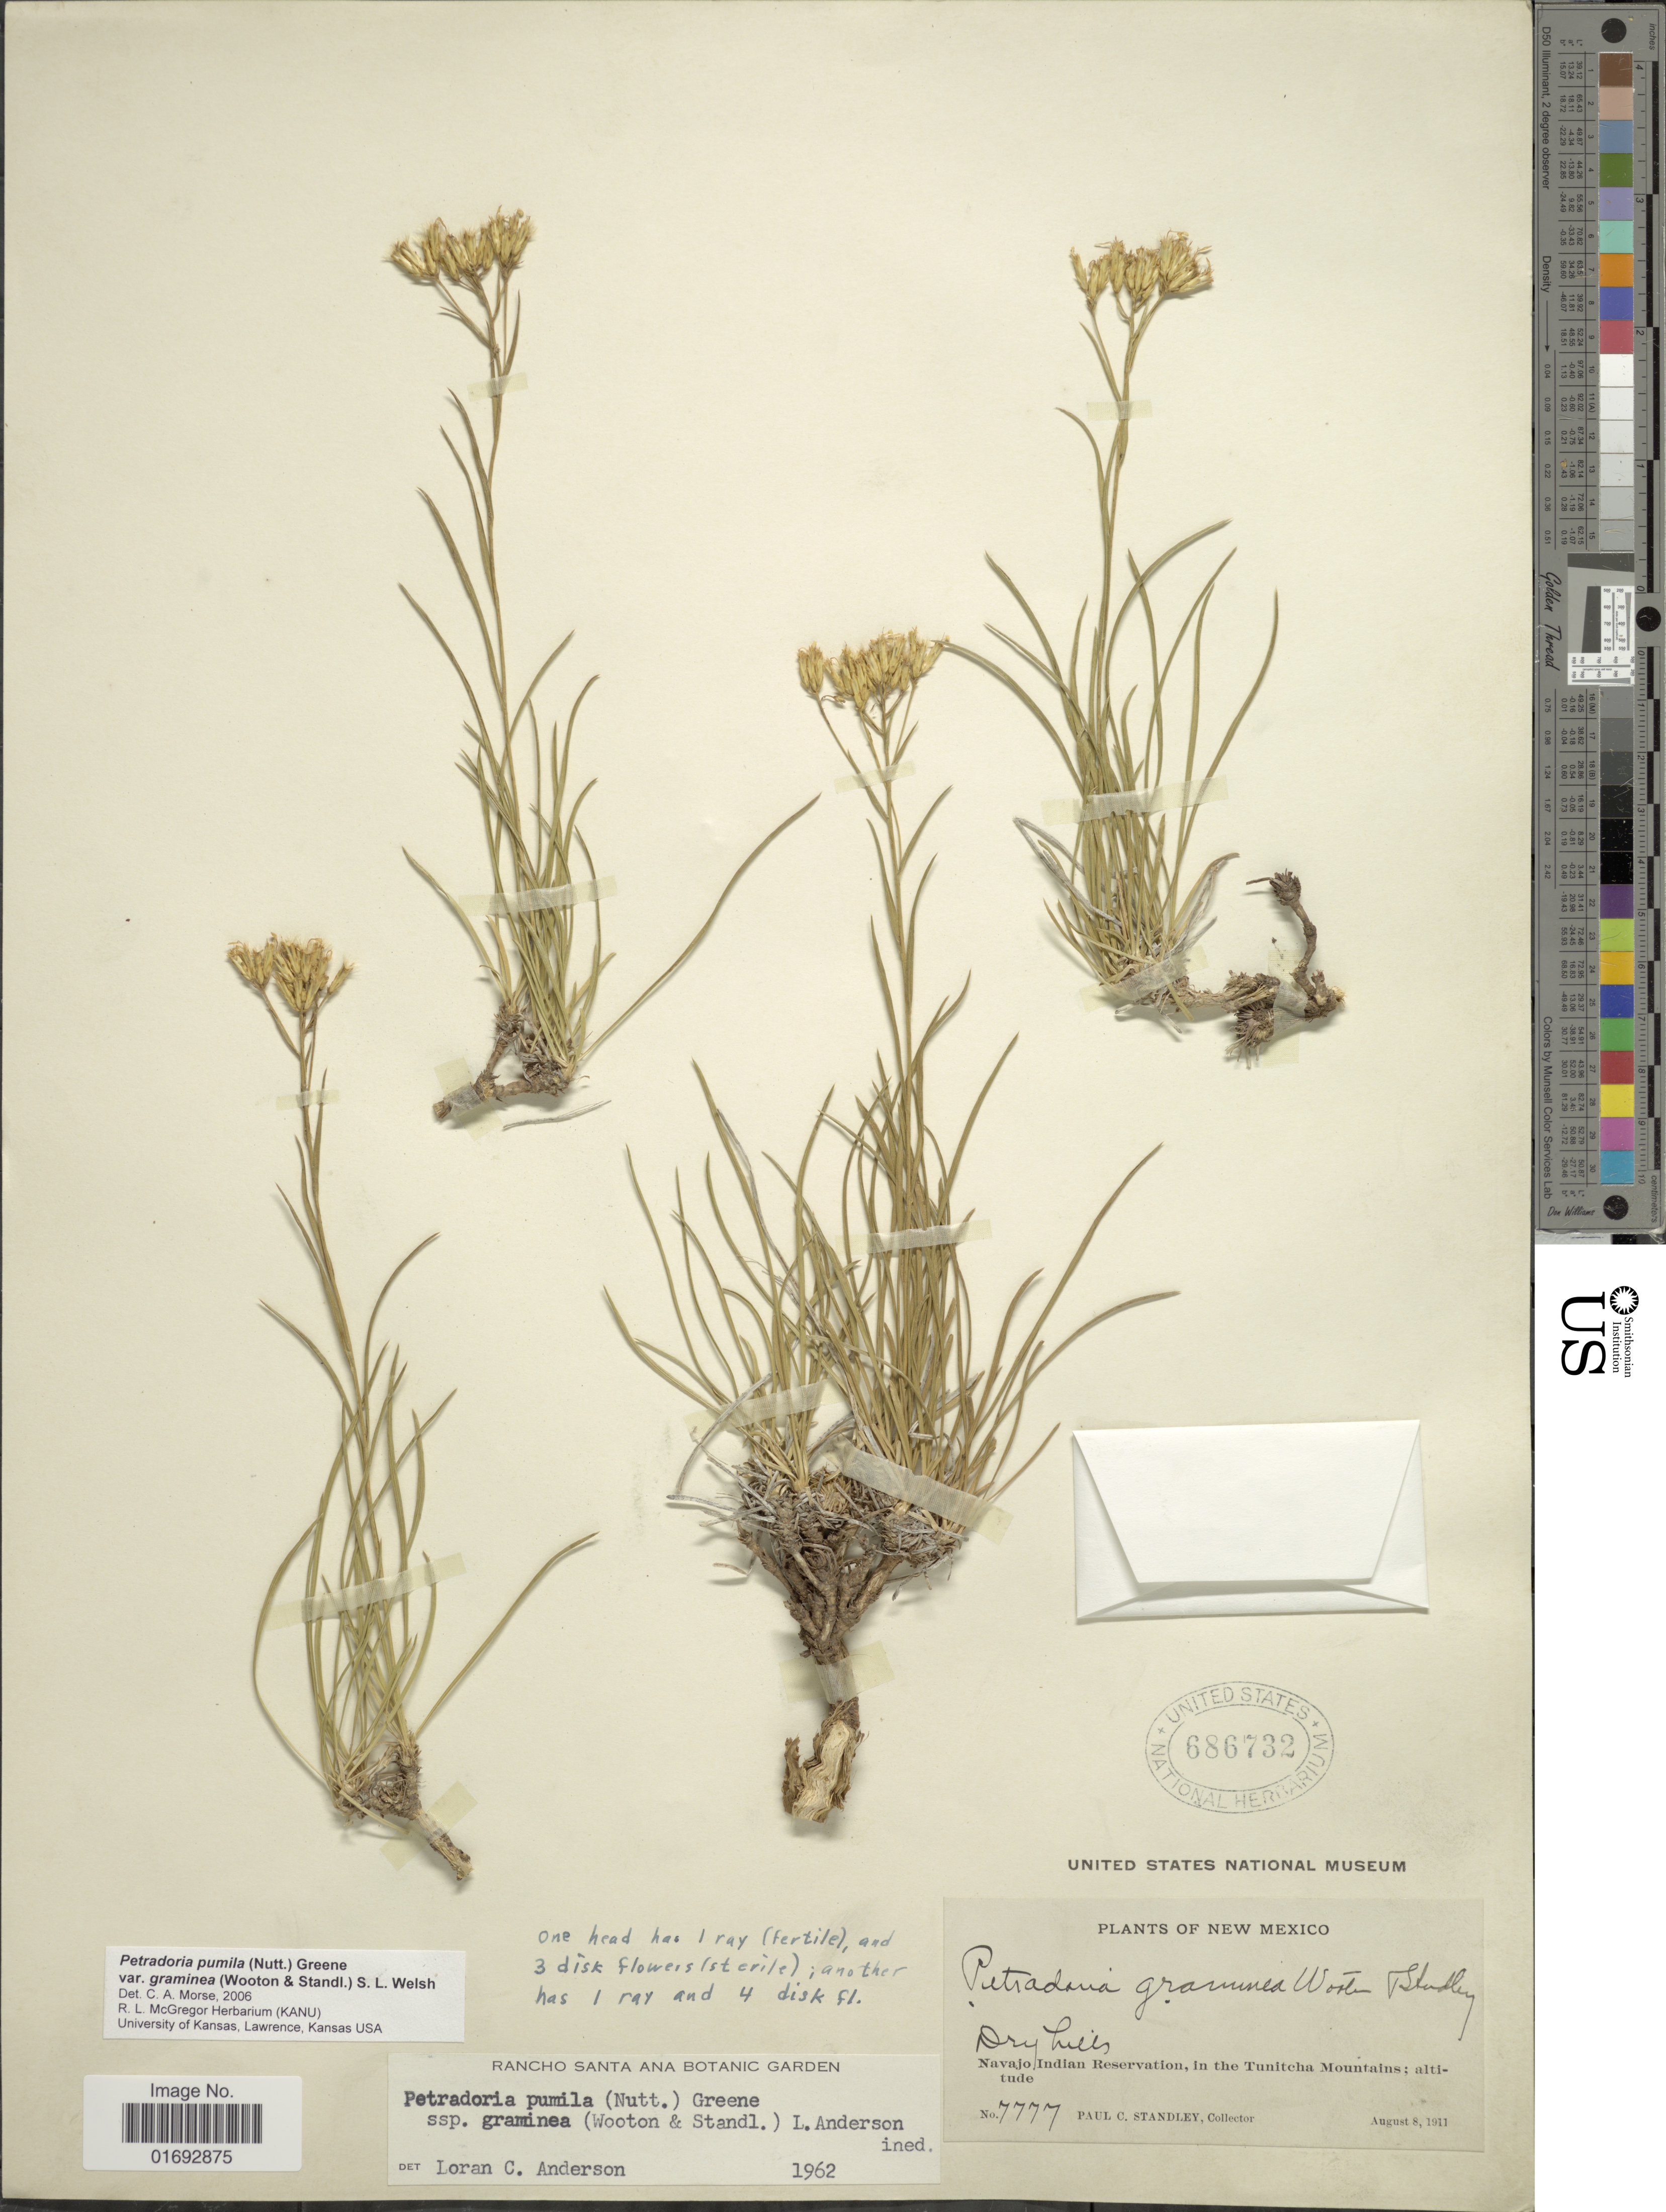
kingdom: Plantae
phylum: Tracheophyta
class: Magnoliopsida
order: Asterales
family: Asteraceae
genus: Petradoria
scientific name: Petradoria pumila subsp. graminea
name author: (Wooton & Standl.) S.L. Welsh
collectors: P. C. Standley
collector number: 7777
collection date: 1911-08-08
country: United States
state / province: New Mexico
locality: Dry hills, Navajo Indian Reservation, in the Tunitcha Moutains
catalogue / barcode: US 686732